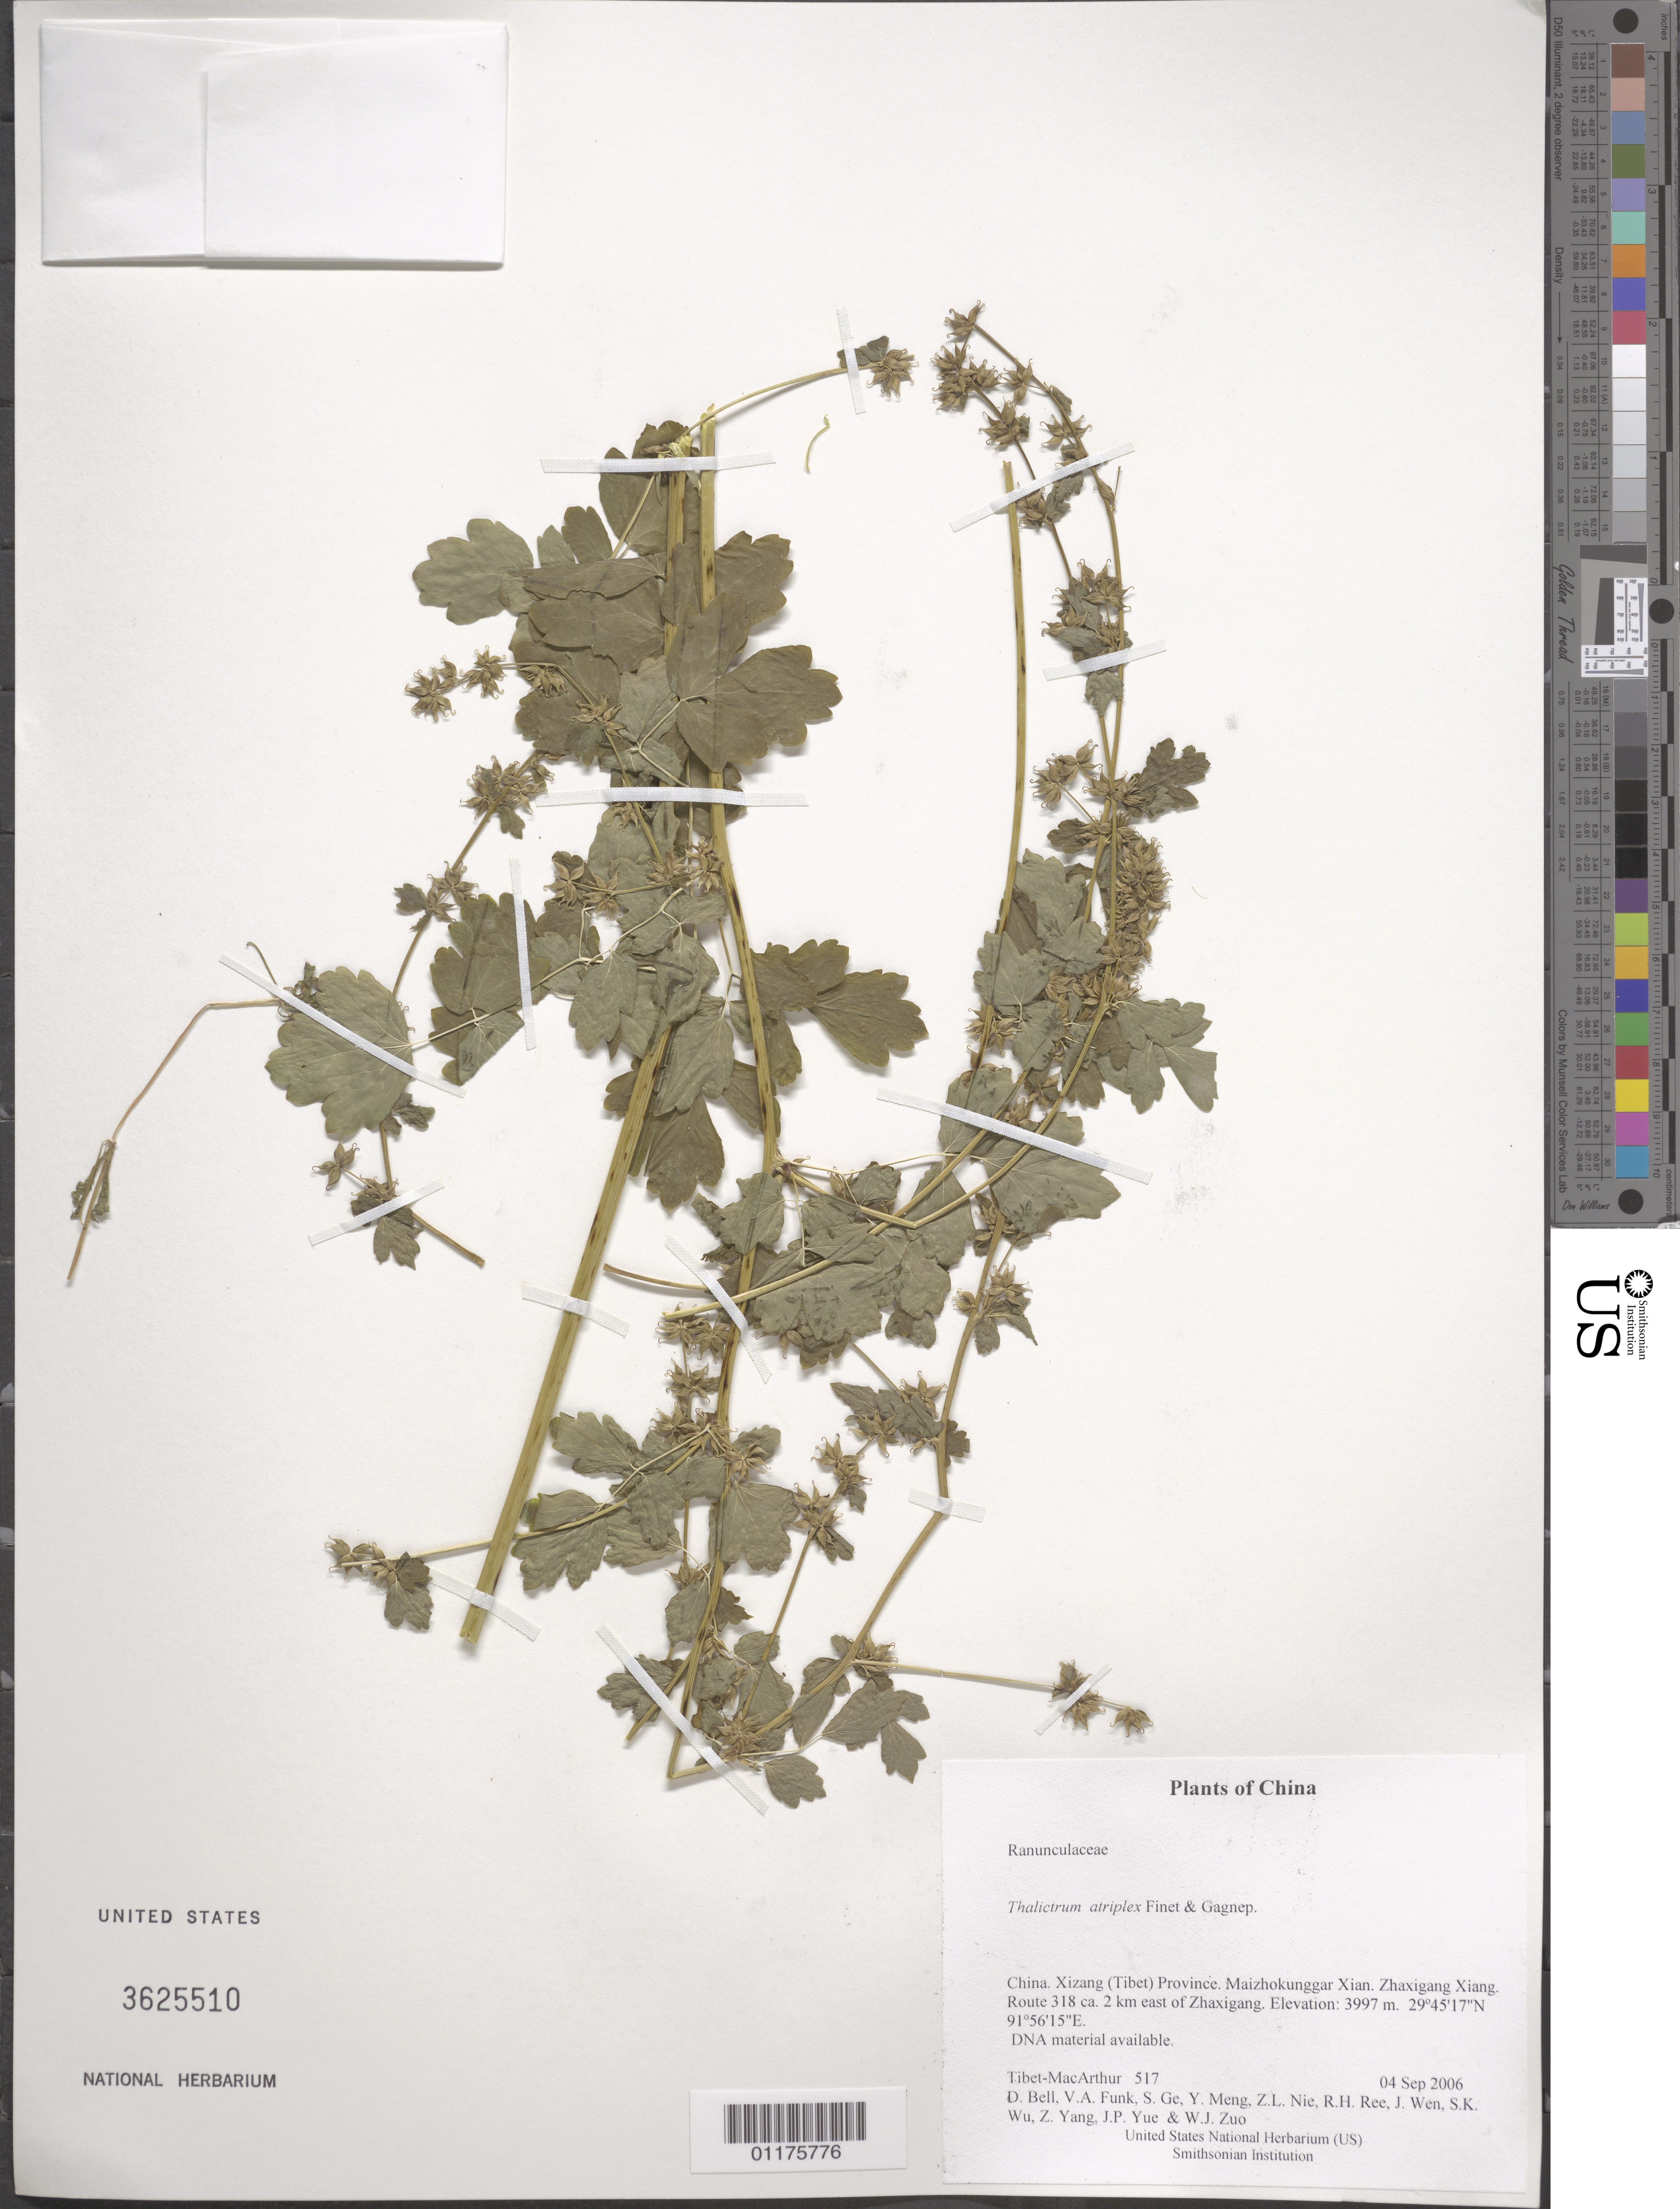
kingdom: Plantae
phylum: Tracheophyta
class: Magnoliopsida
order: Ranunculales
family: Ranunculaceae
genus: Thalictrum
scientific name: Thalictrum atriplex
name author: Finet & Gagnep.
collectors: Tibet-MacArthur, D. A. Bell, V. Funk, S. Ge, Y. Meng, Z. Nie, R. Ree, J. Wen, S. K. Wu, Z. Yang, J. Yue & W. Zuo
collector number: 517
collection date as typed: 04 Sep 2006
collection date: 2006-09-04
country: China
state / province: Xizang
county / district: Maizhokunggar Xian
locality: Zhaxigang Xiang. Route 318 ca. 2 km east of Zhaxigang.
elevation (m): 3997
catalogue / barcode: US 3625510